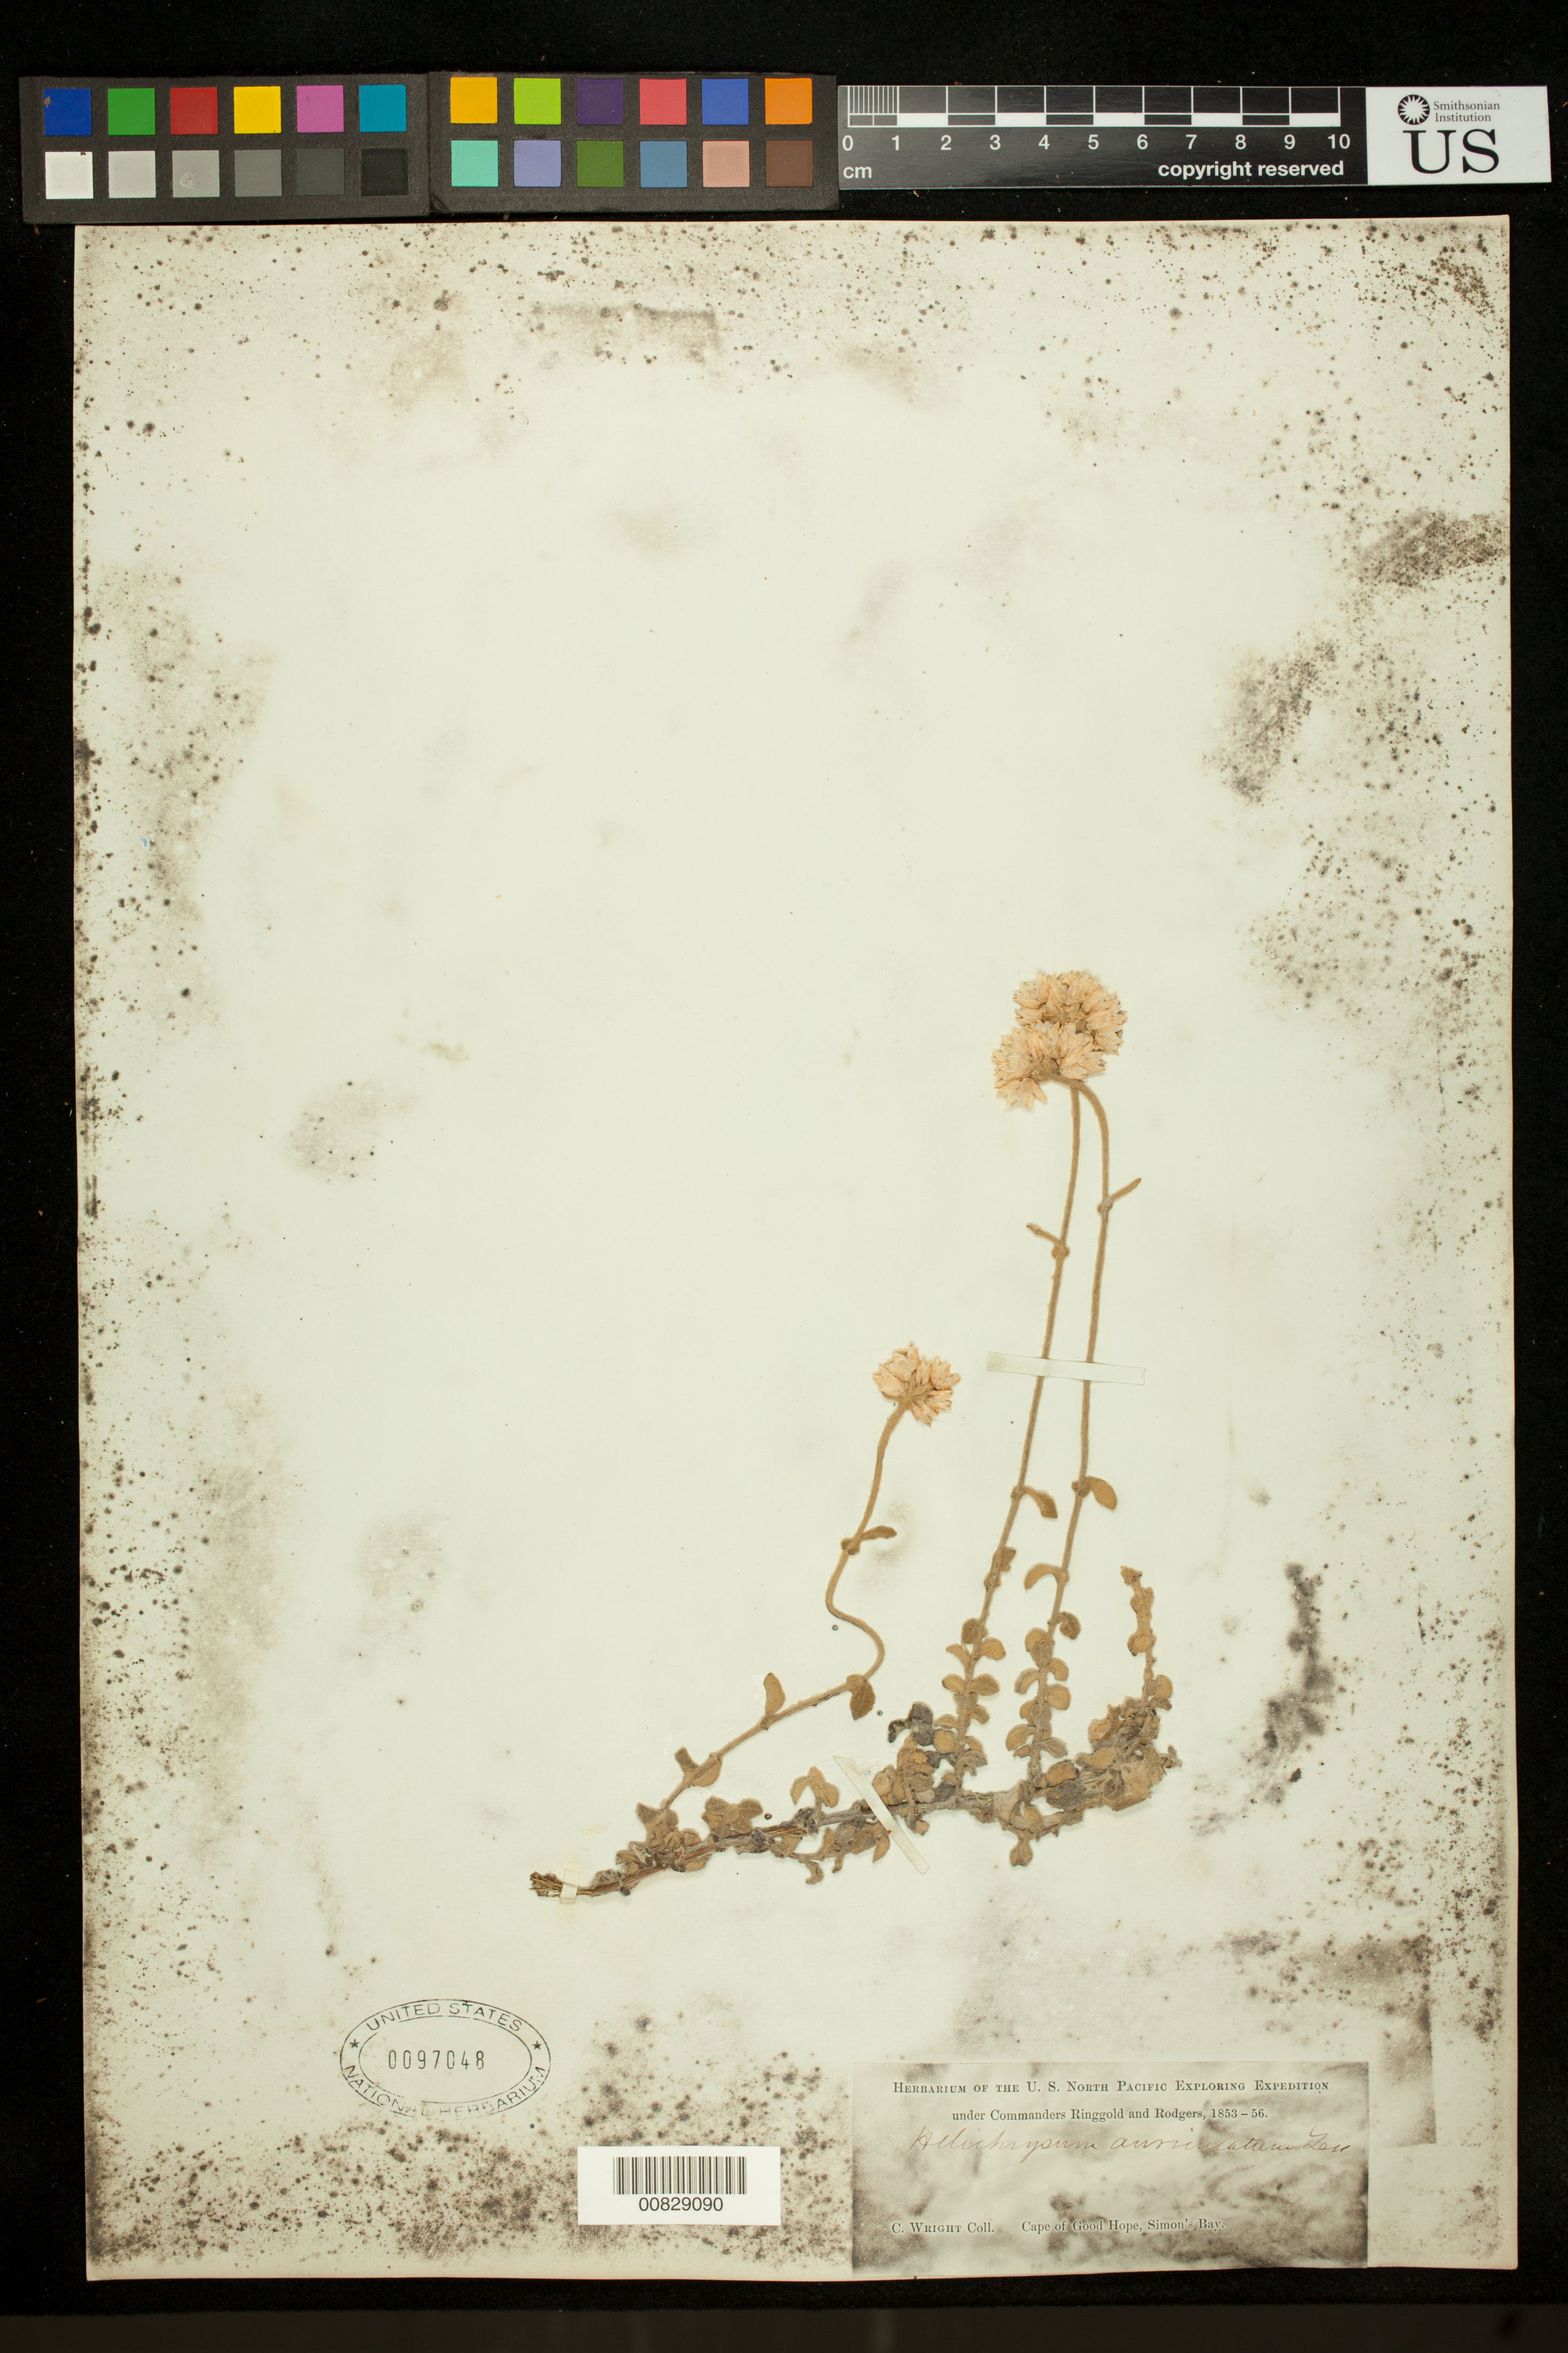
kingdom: Plantae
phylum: Tracheophyta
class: Magnoliopsida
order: Asterales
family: Asteraceae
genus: Helichrysum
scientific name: Helichrysum auriculatum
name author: Less.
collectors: C. Wright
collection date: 1853/1856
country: South Africa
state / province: Western Cape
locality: Cape of Good Hope, Simon's Bay.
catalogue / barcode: US 97048